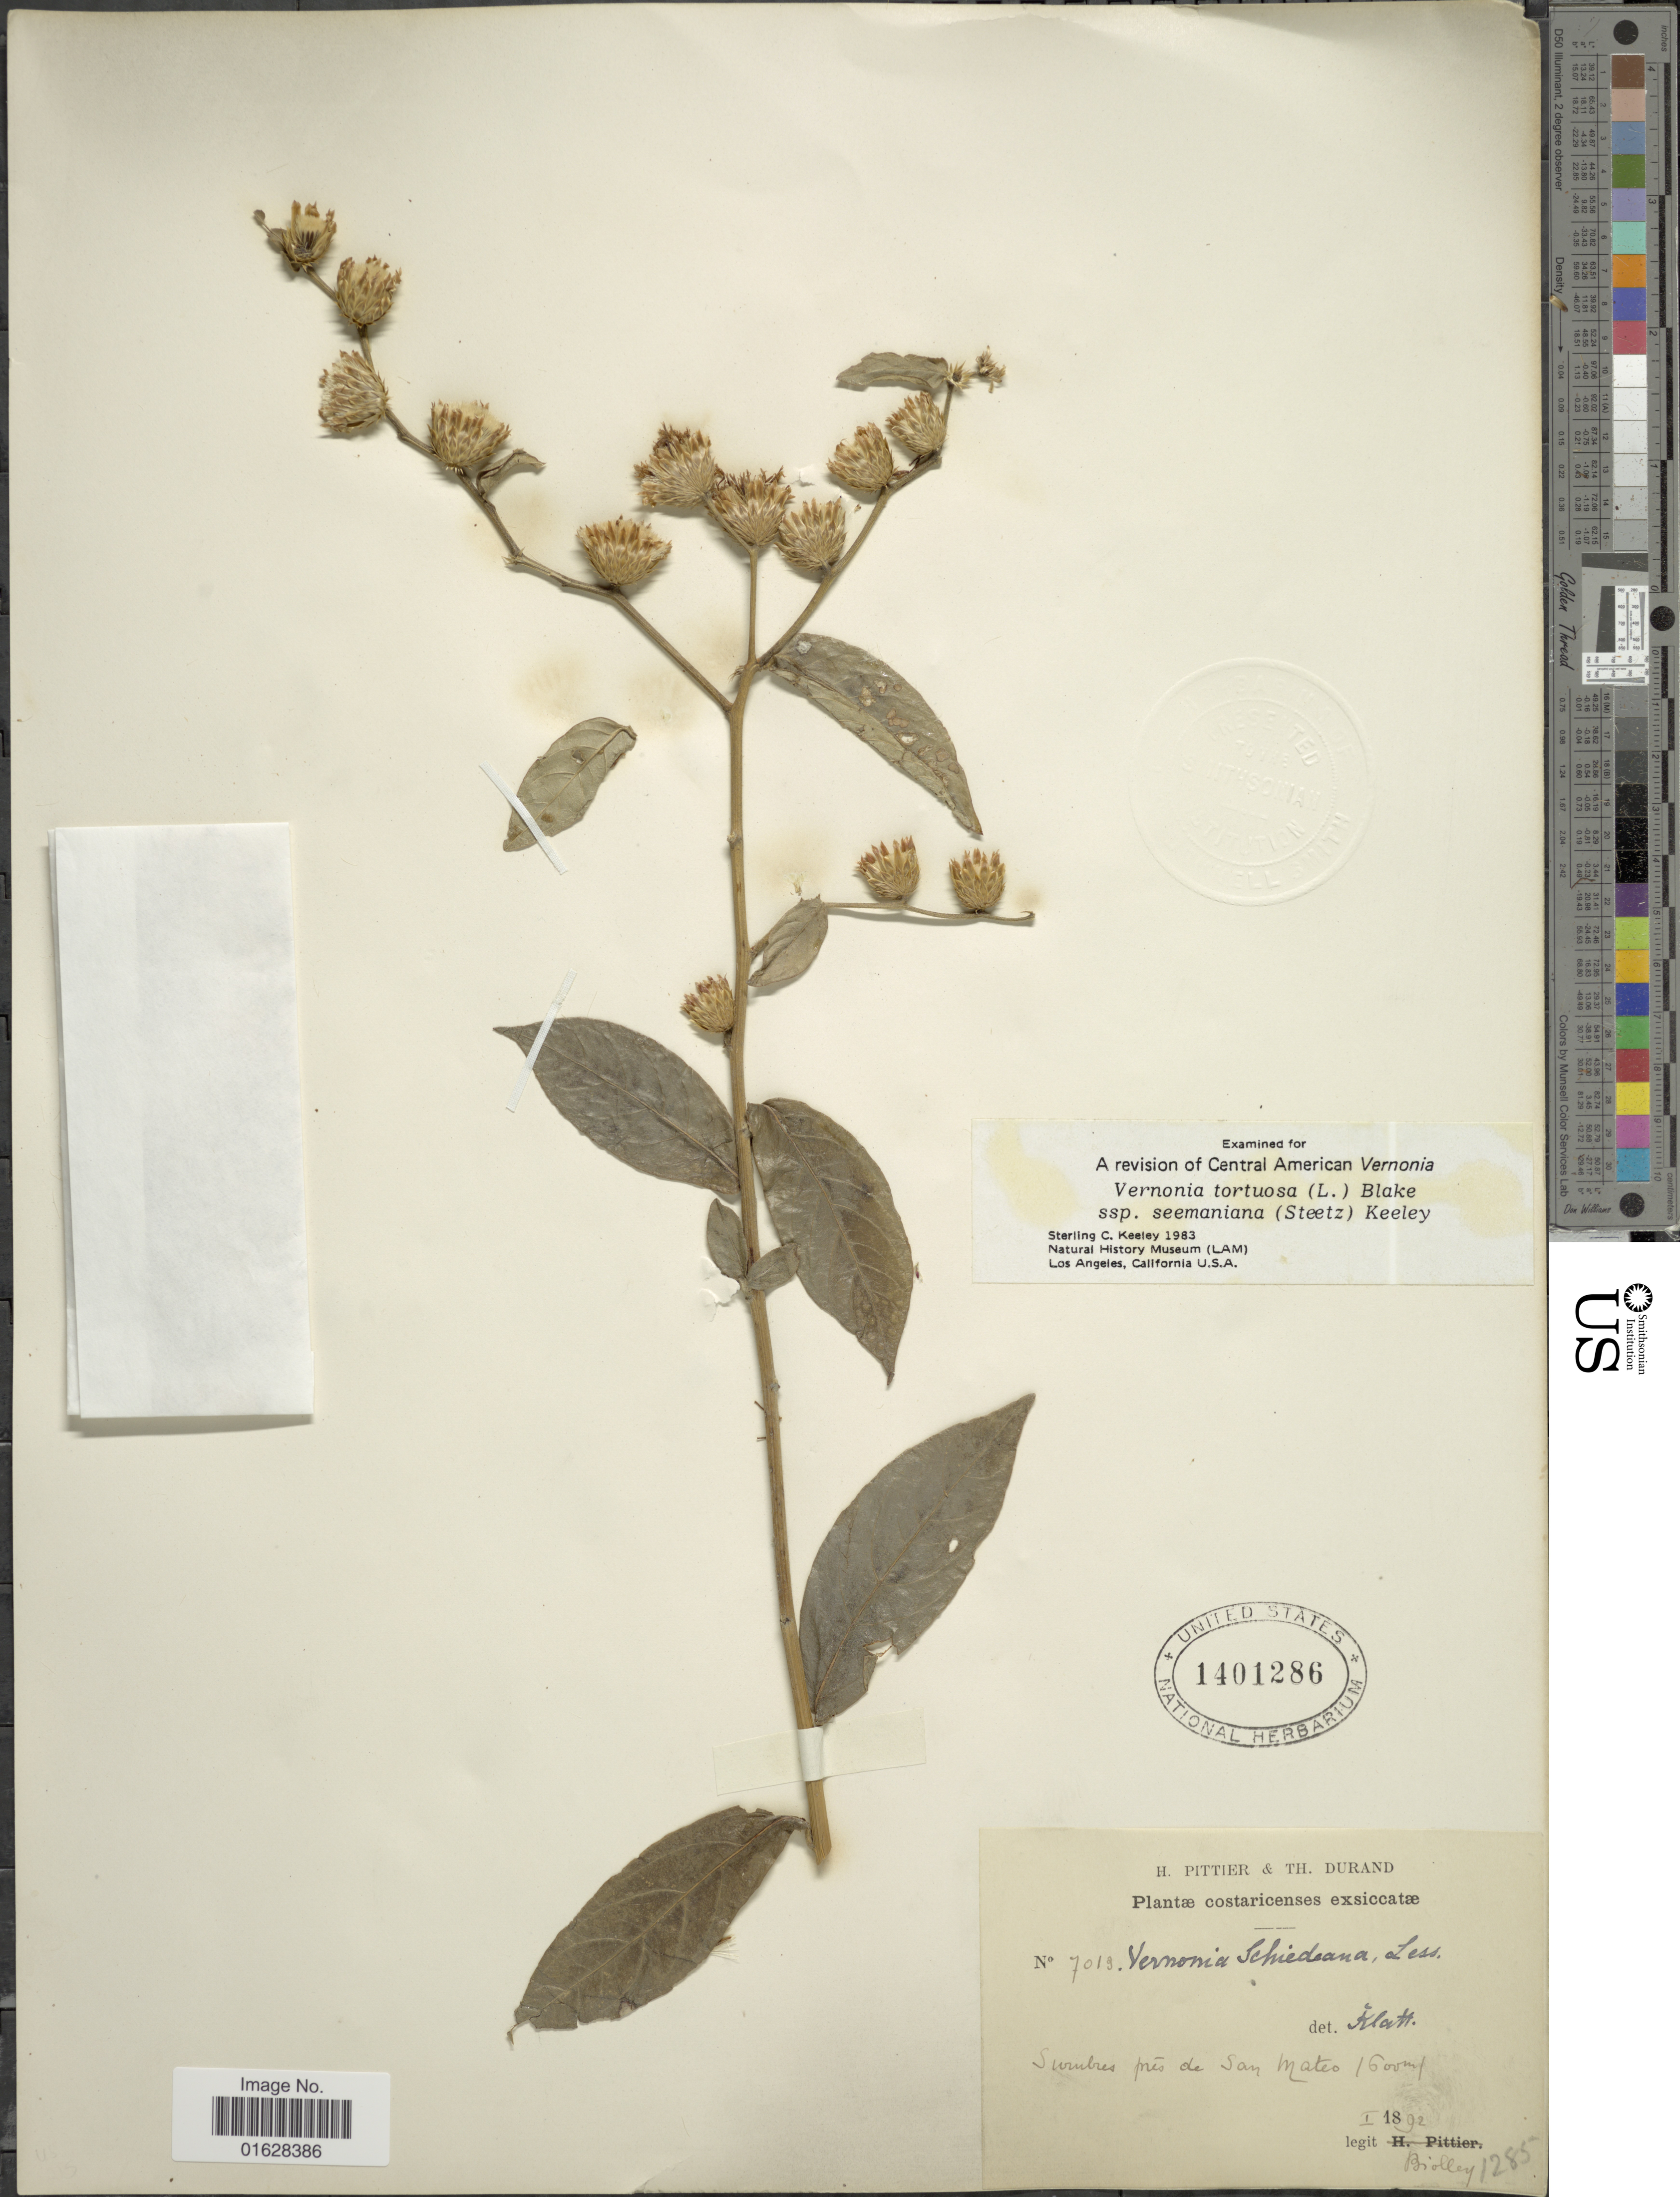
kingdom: Plantae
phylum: Tracheophyta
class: Magnoliopsida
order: Asterales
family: Asteraceae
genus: Lepidaploa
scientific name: Lepidaploa tortuosa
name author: (L.) H. Rob.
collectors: Biolley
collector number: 7013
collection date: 1892-01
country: Costa Rica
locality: Costaricenses, pres de San Mateo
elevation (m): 1600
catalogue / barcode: US 1401286